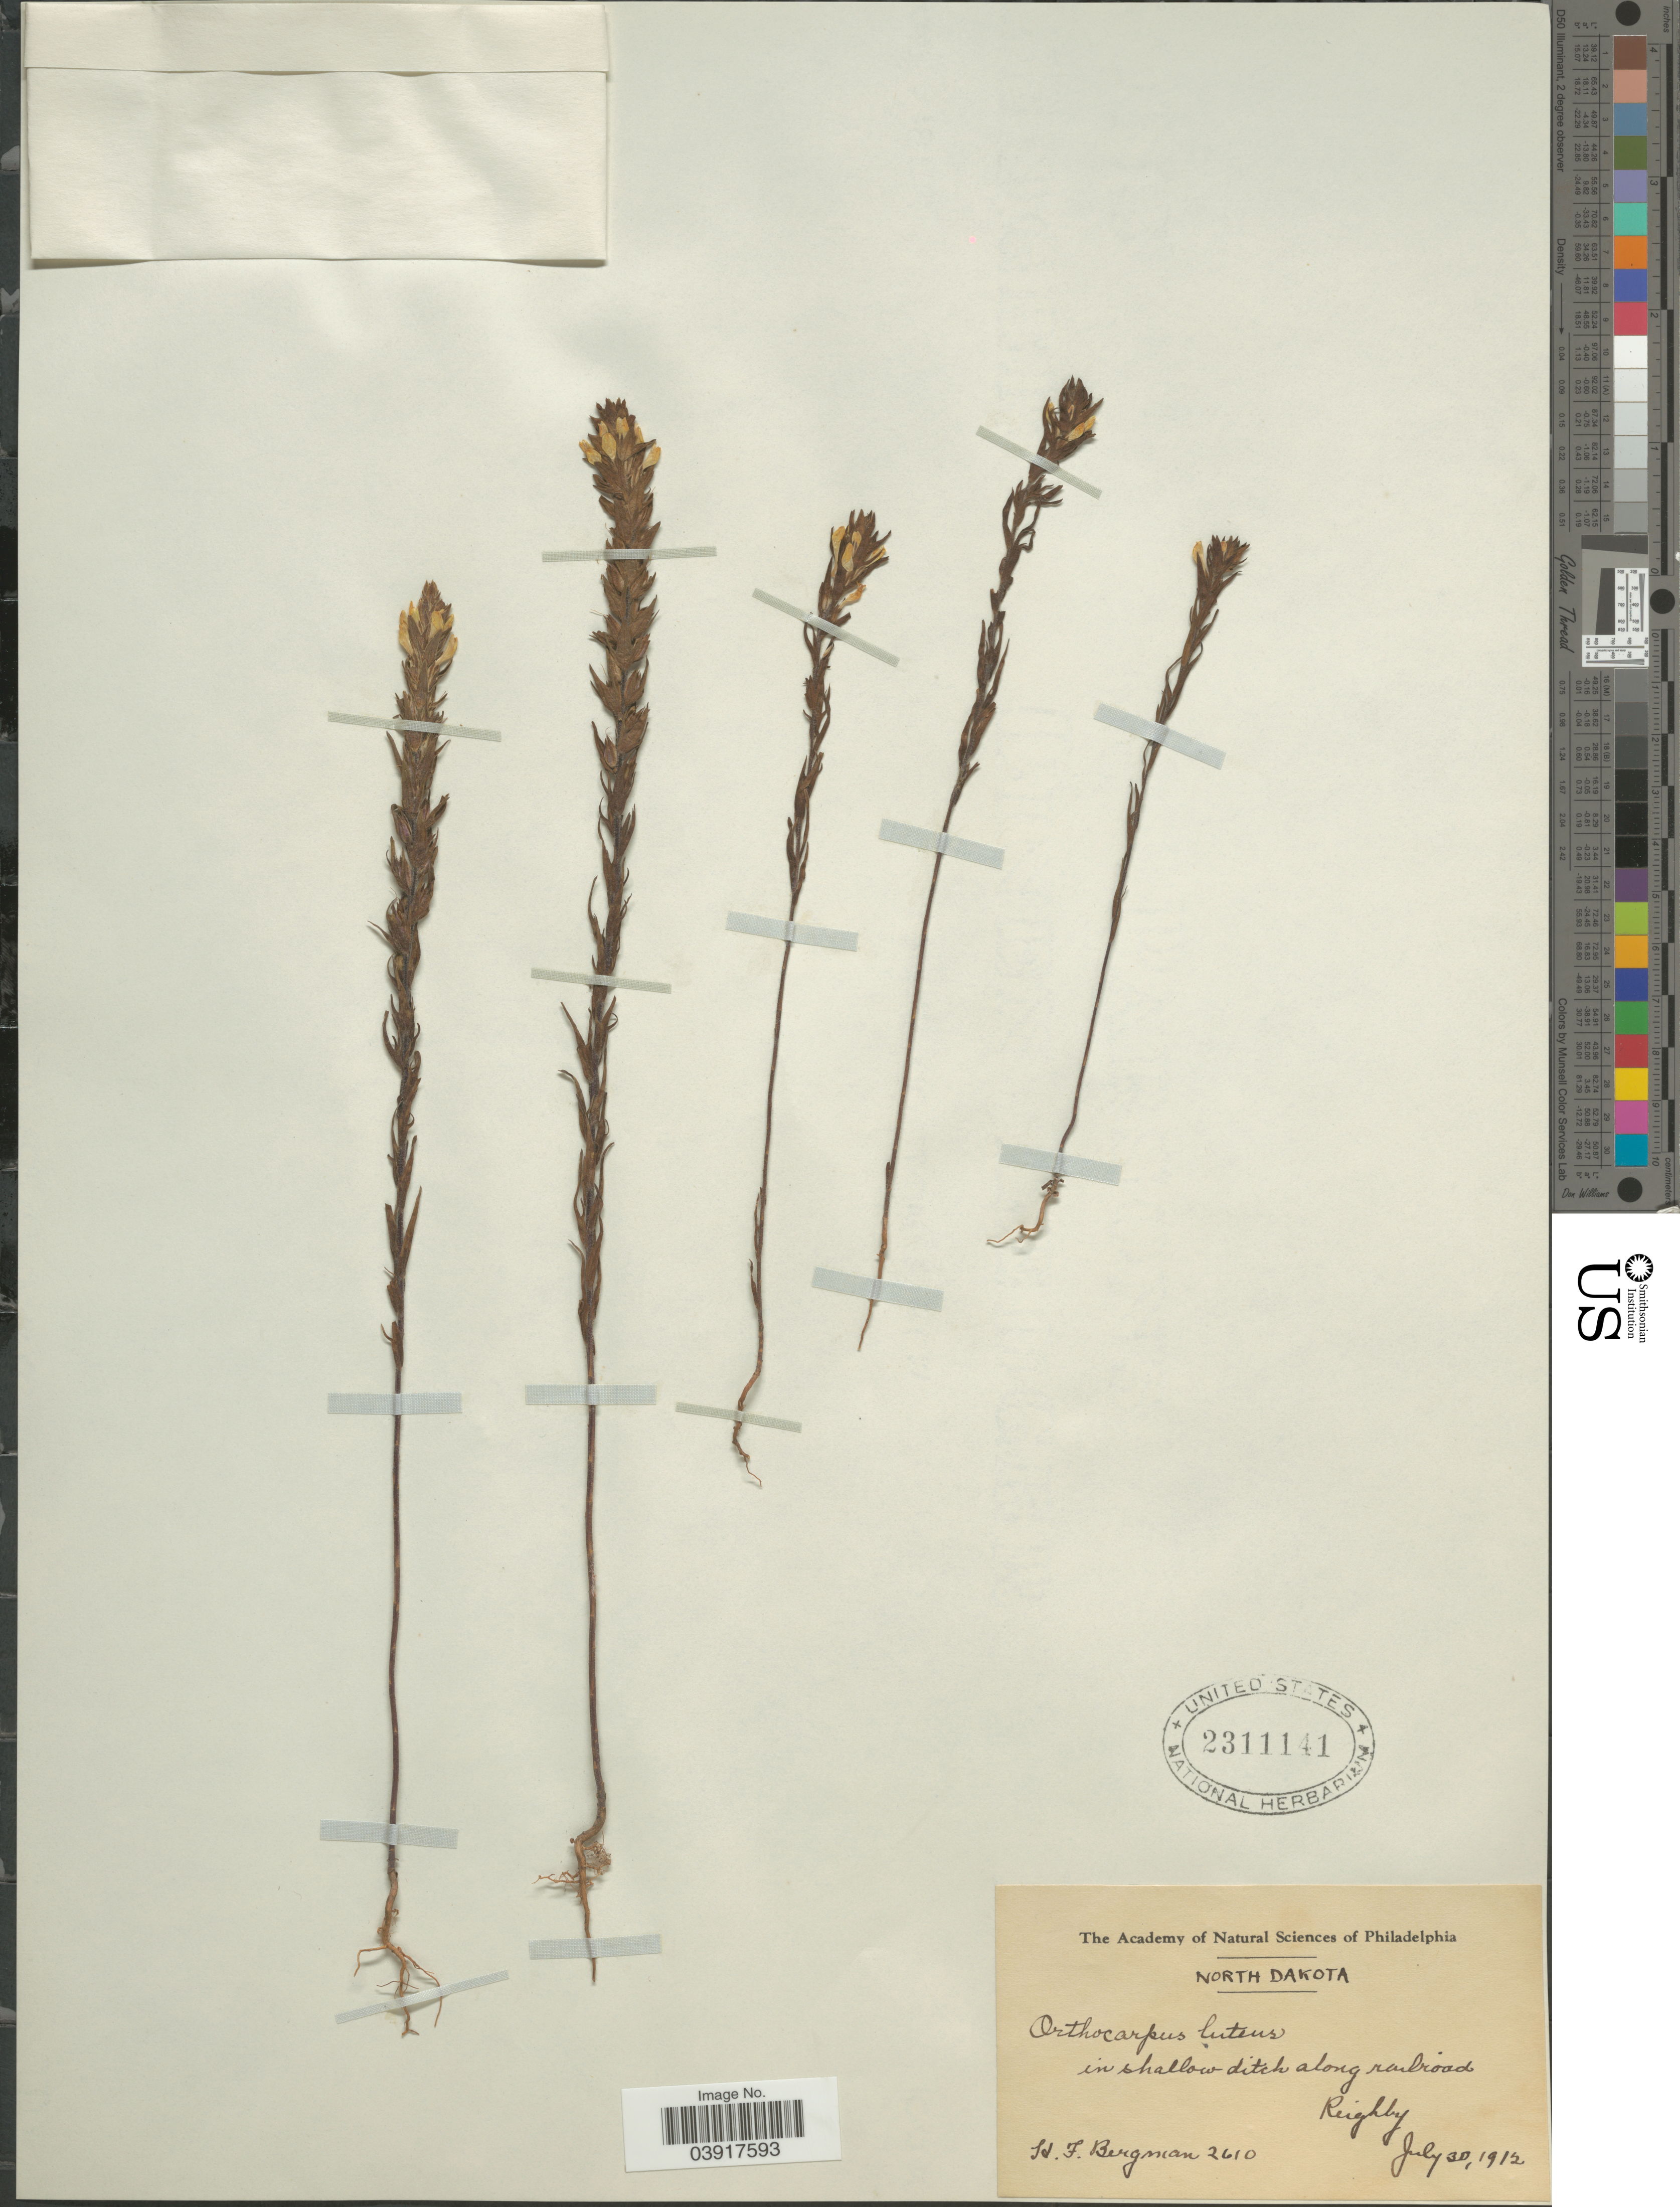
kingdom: Plantae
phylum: Tracheophyta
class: Magnoliopsida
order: Lamiales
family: Orobanchaceae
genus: Orthocarpus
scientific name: Orthocarpus luteus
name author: Nutt.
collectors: H. Bergman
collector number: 2610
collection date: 1912-07-30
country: United States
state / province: North Dakota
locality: In shallow ditch along railroad Reighby.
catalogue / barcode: US 2311141